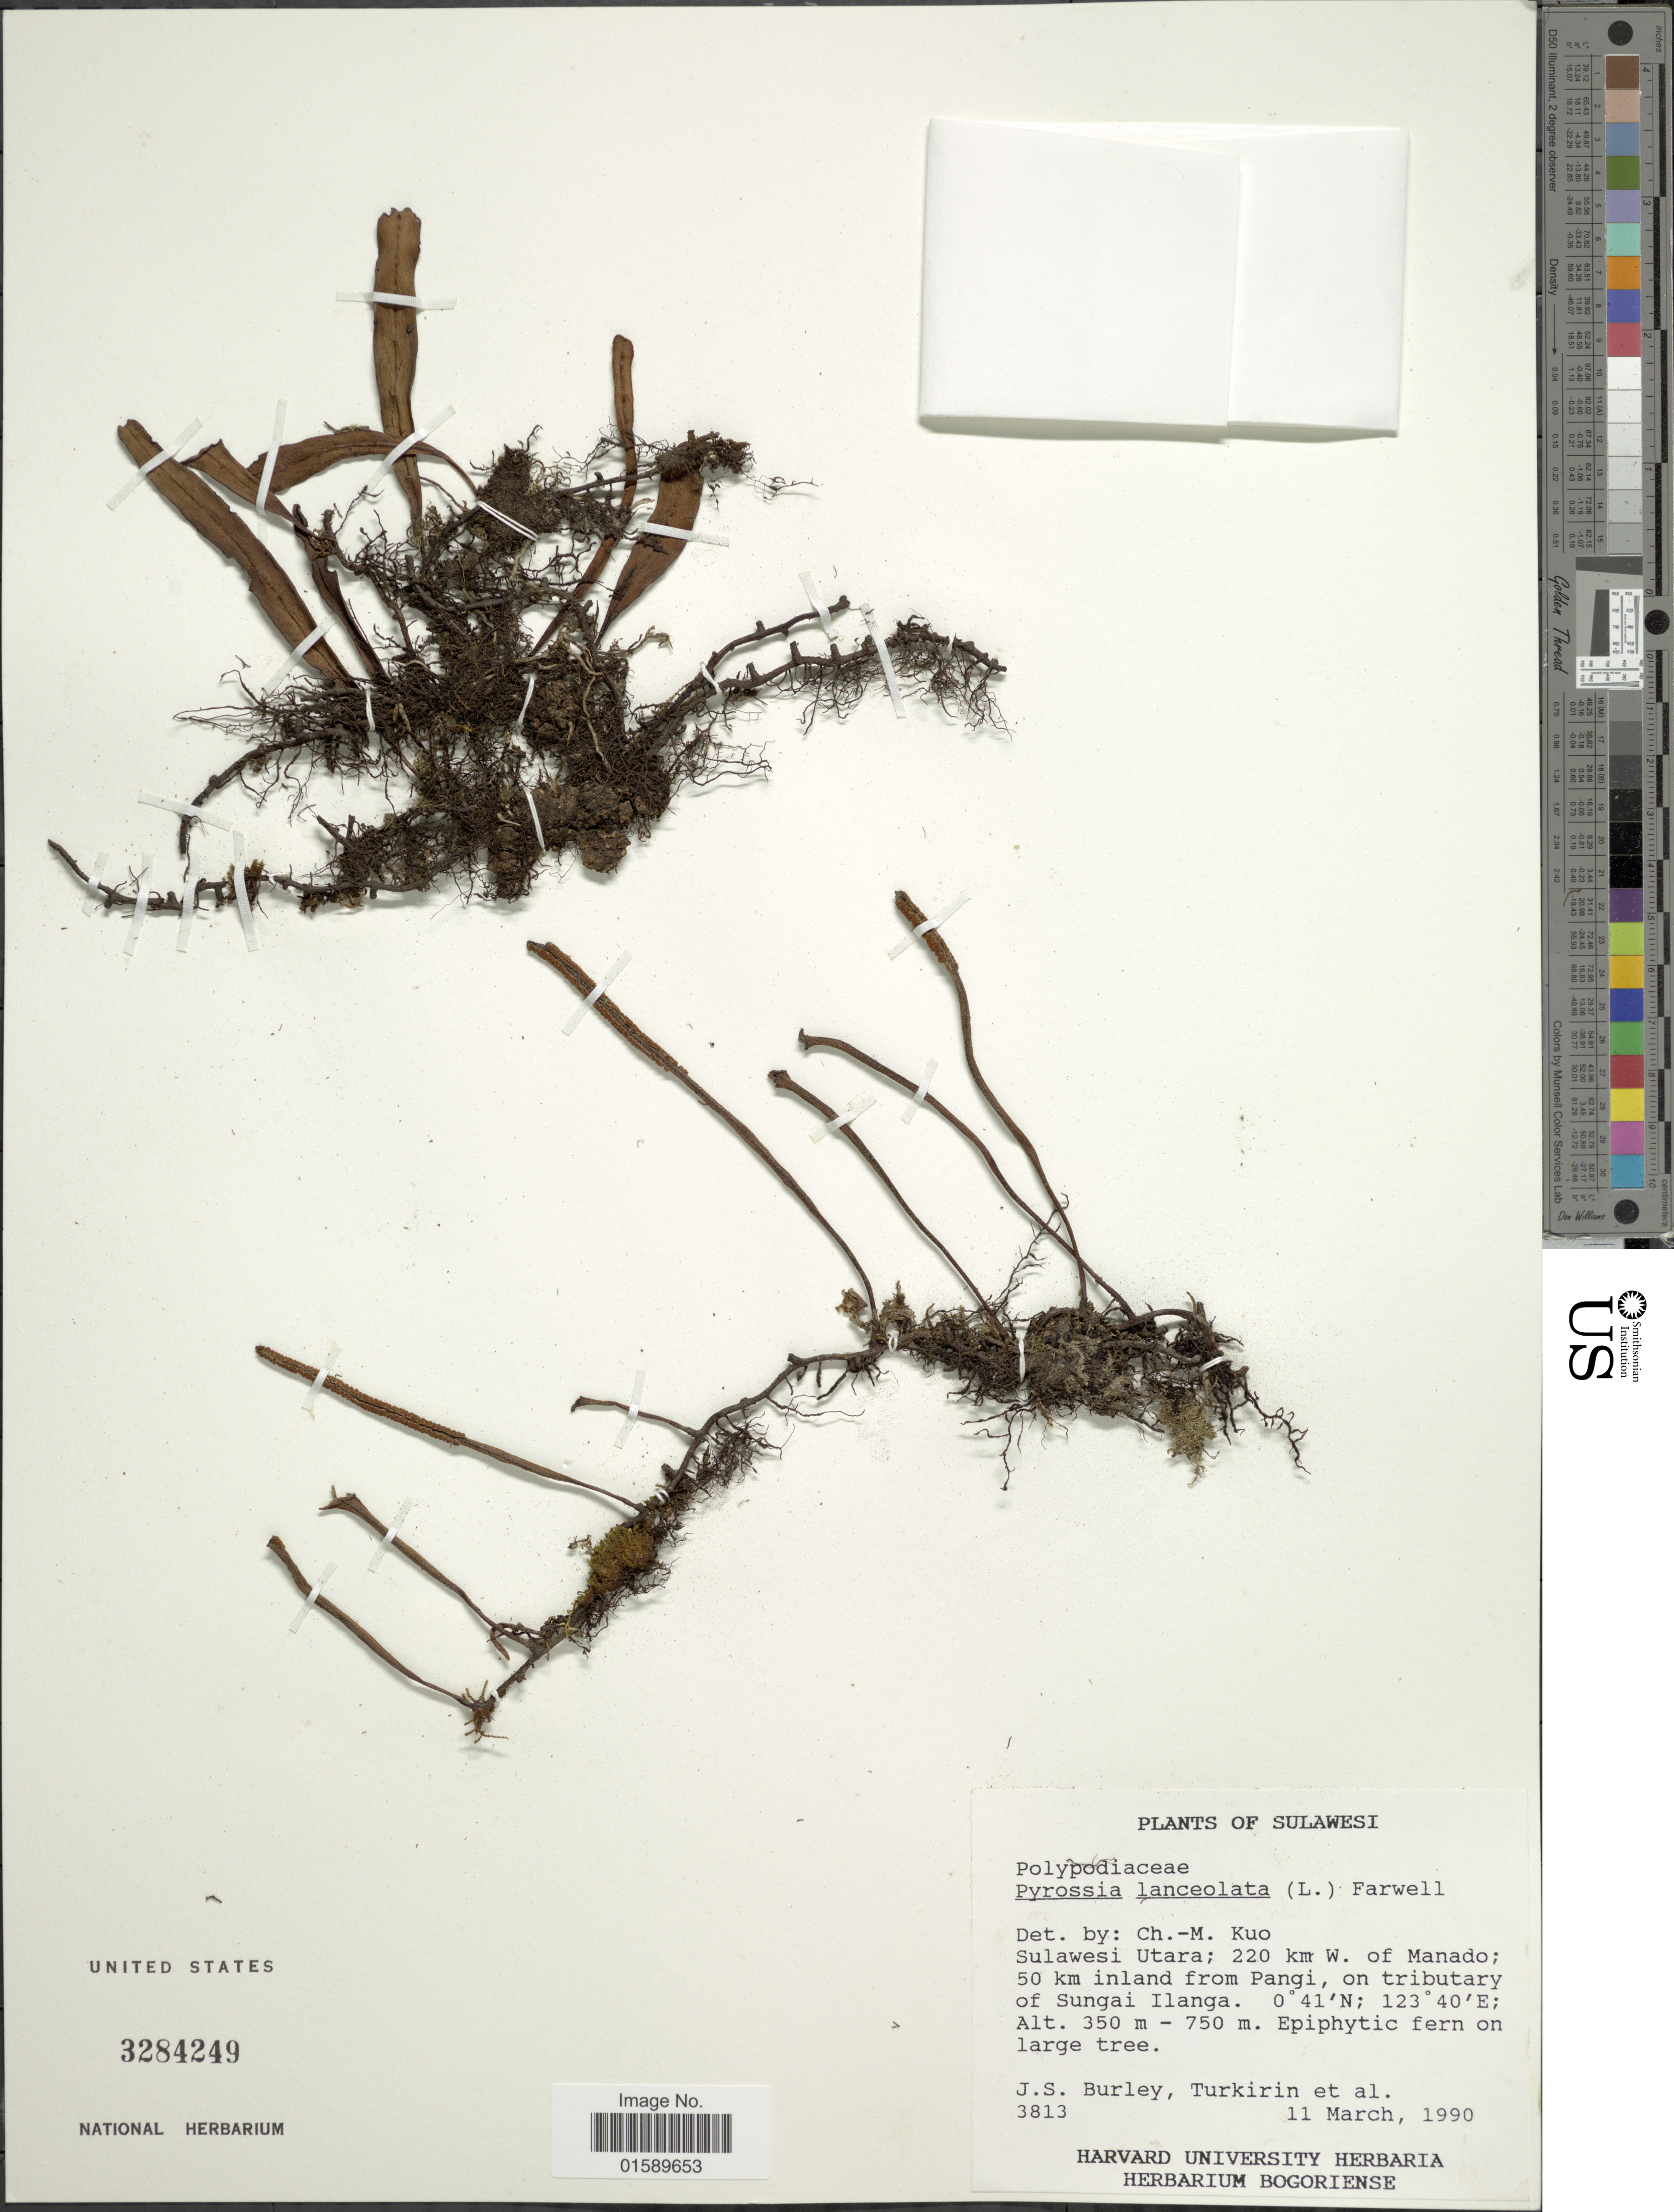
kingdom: Plantae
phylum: Tracheophyta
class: Polypodiopsida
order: Polypodiales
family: Polypodiaceae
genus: Pyrrosia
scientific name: Pyrrosia lanceolata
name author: (L.) Farw.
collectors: J. S. Burley, -. Turkirin & et al.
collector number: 3813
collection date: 1990-03-11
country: Indonesia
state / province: Sulawesi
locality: Sulawesi Utara; 220 km W. of Manado; 50 km inland from Pangi, on tributary of Sungai Ilanga.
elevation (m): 350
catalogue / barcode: US 3284249